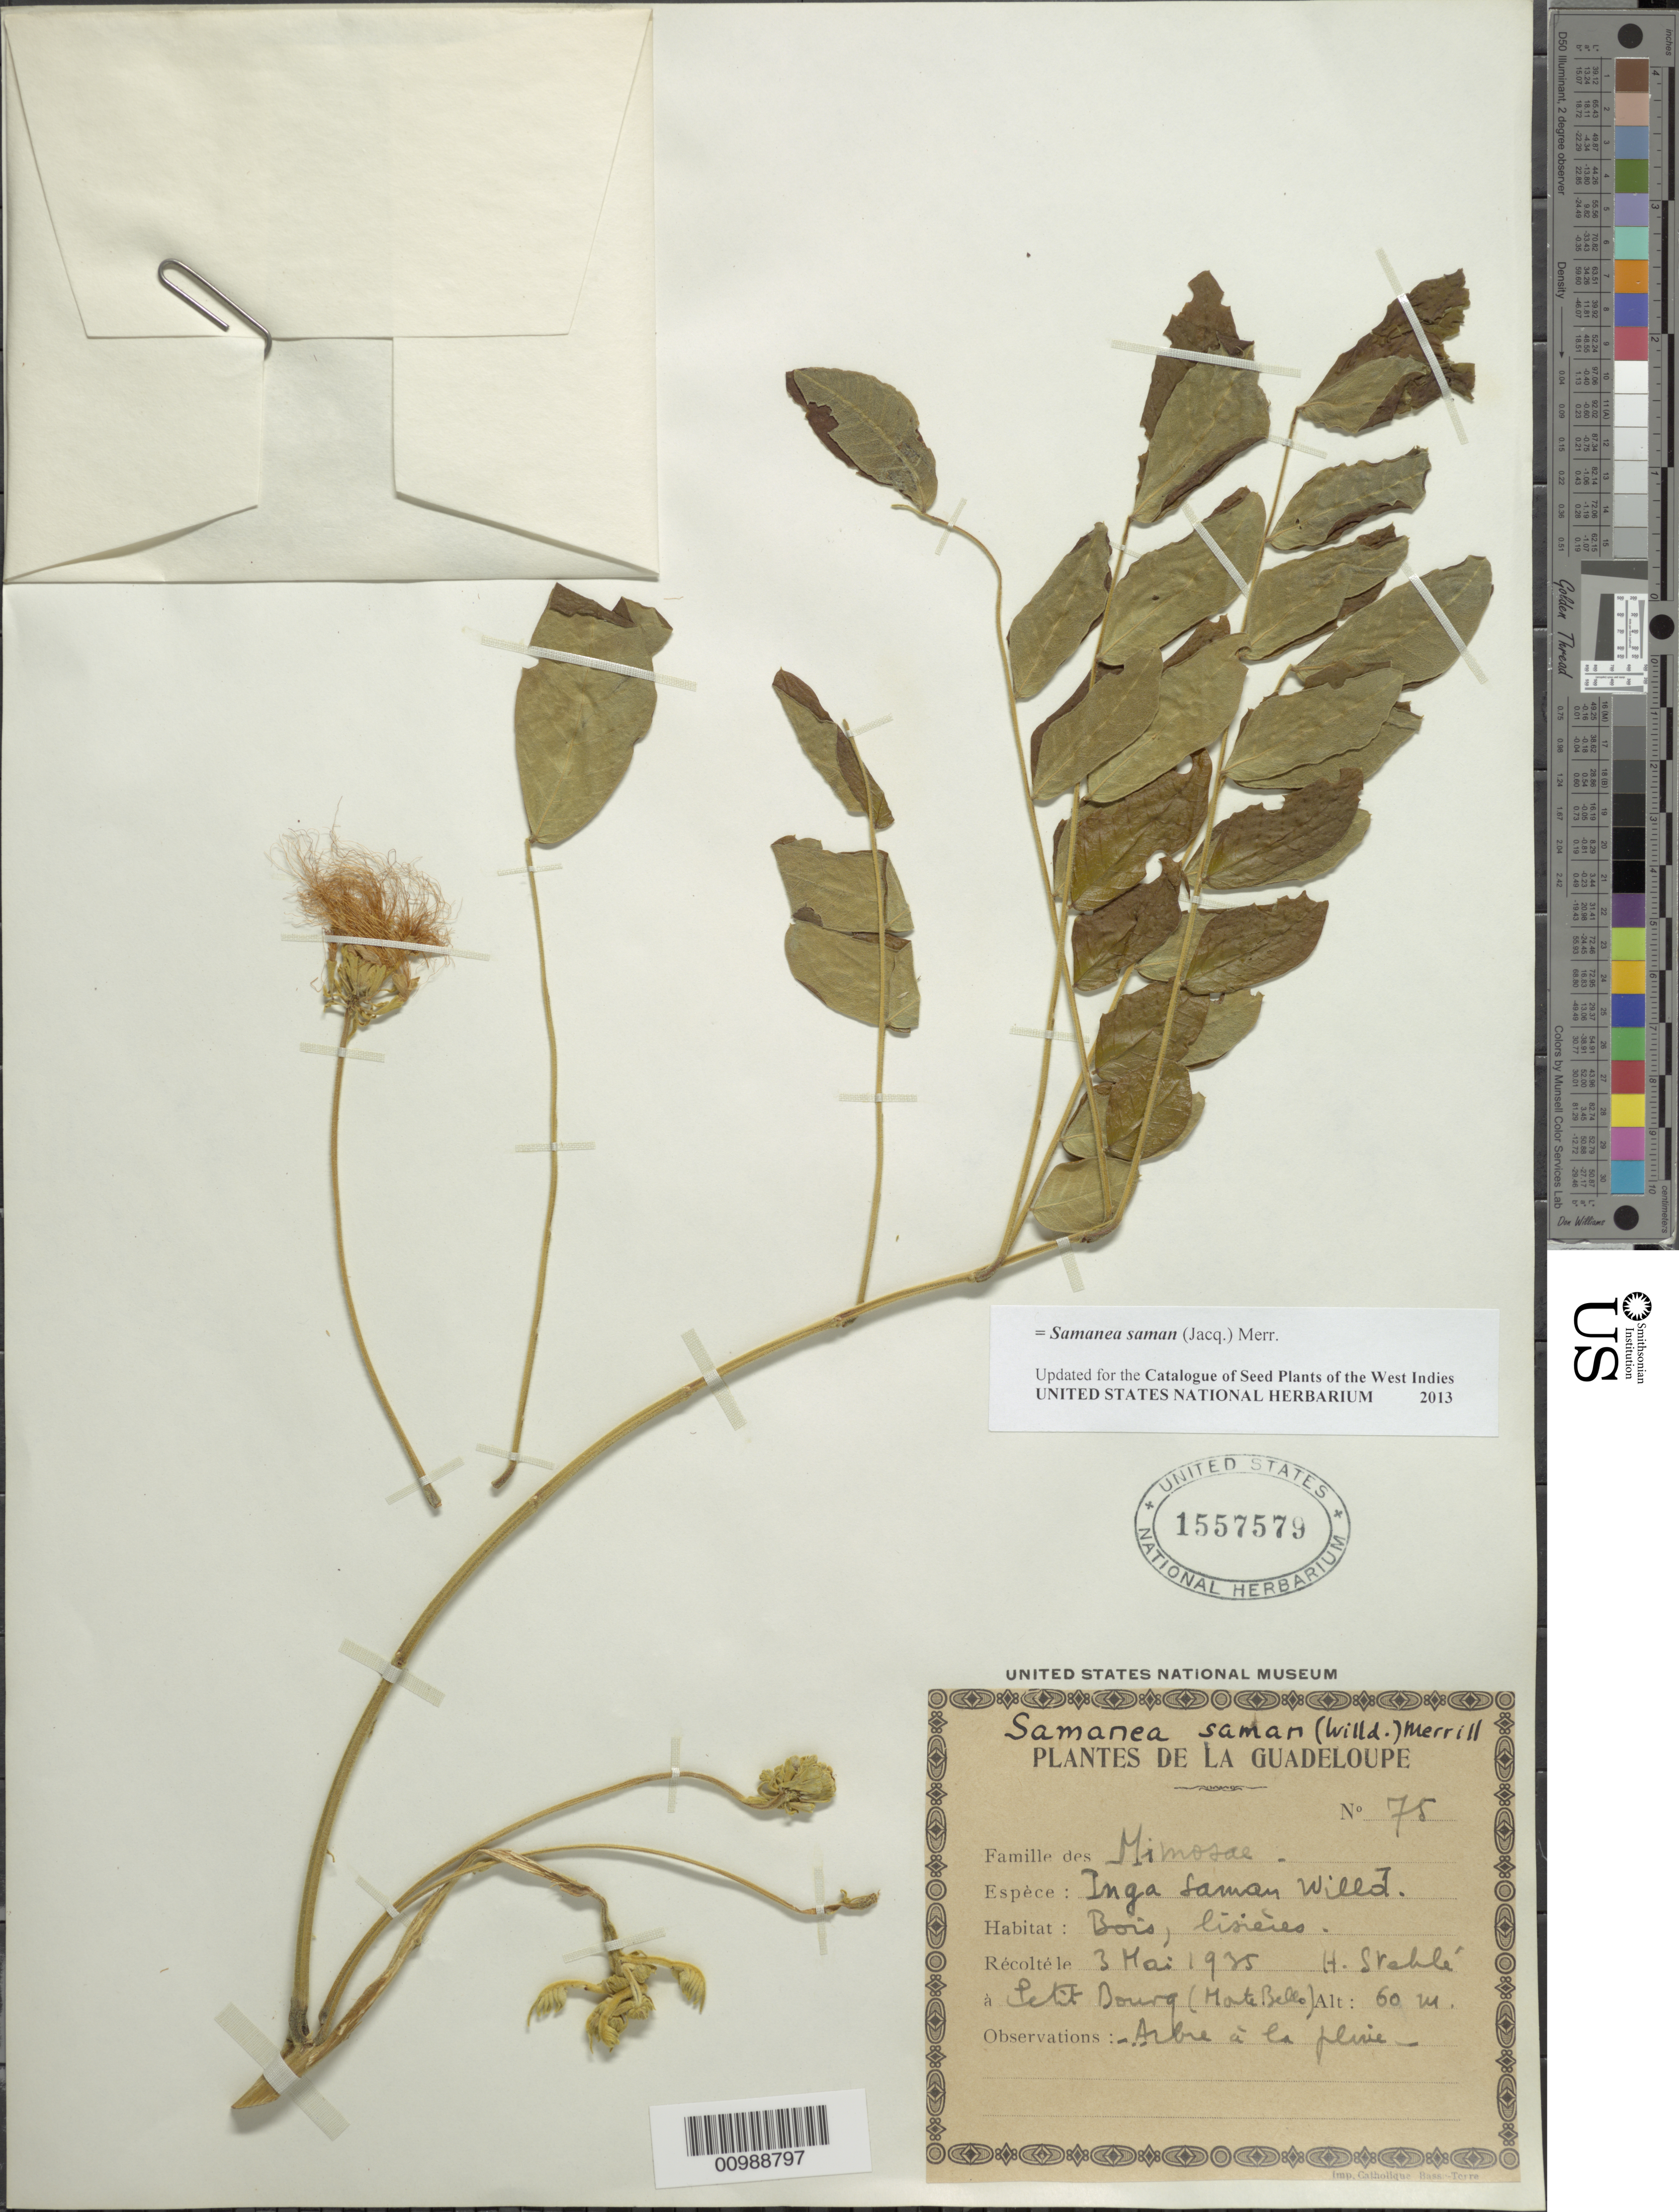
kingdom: Plantae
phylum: Tracheophyta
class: Magnoliopsida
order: Fabales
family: Fabaceae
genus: Samanea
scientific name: Samanea saman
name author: (Jacq.) Merr.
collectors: H. Stehlé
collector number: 75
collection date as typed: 03 May 1935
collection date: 1935-05-03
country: Guadeloupe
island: Basse Terre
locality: Petit Bourg; Monte Bello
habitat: Bois, lisières.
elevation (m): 60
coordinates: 0 N, 0 E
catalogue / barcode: US 1557579